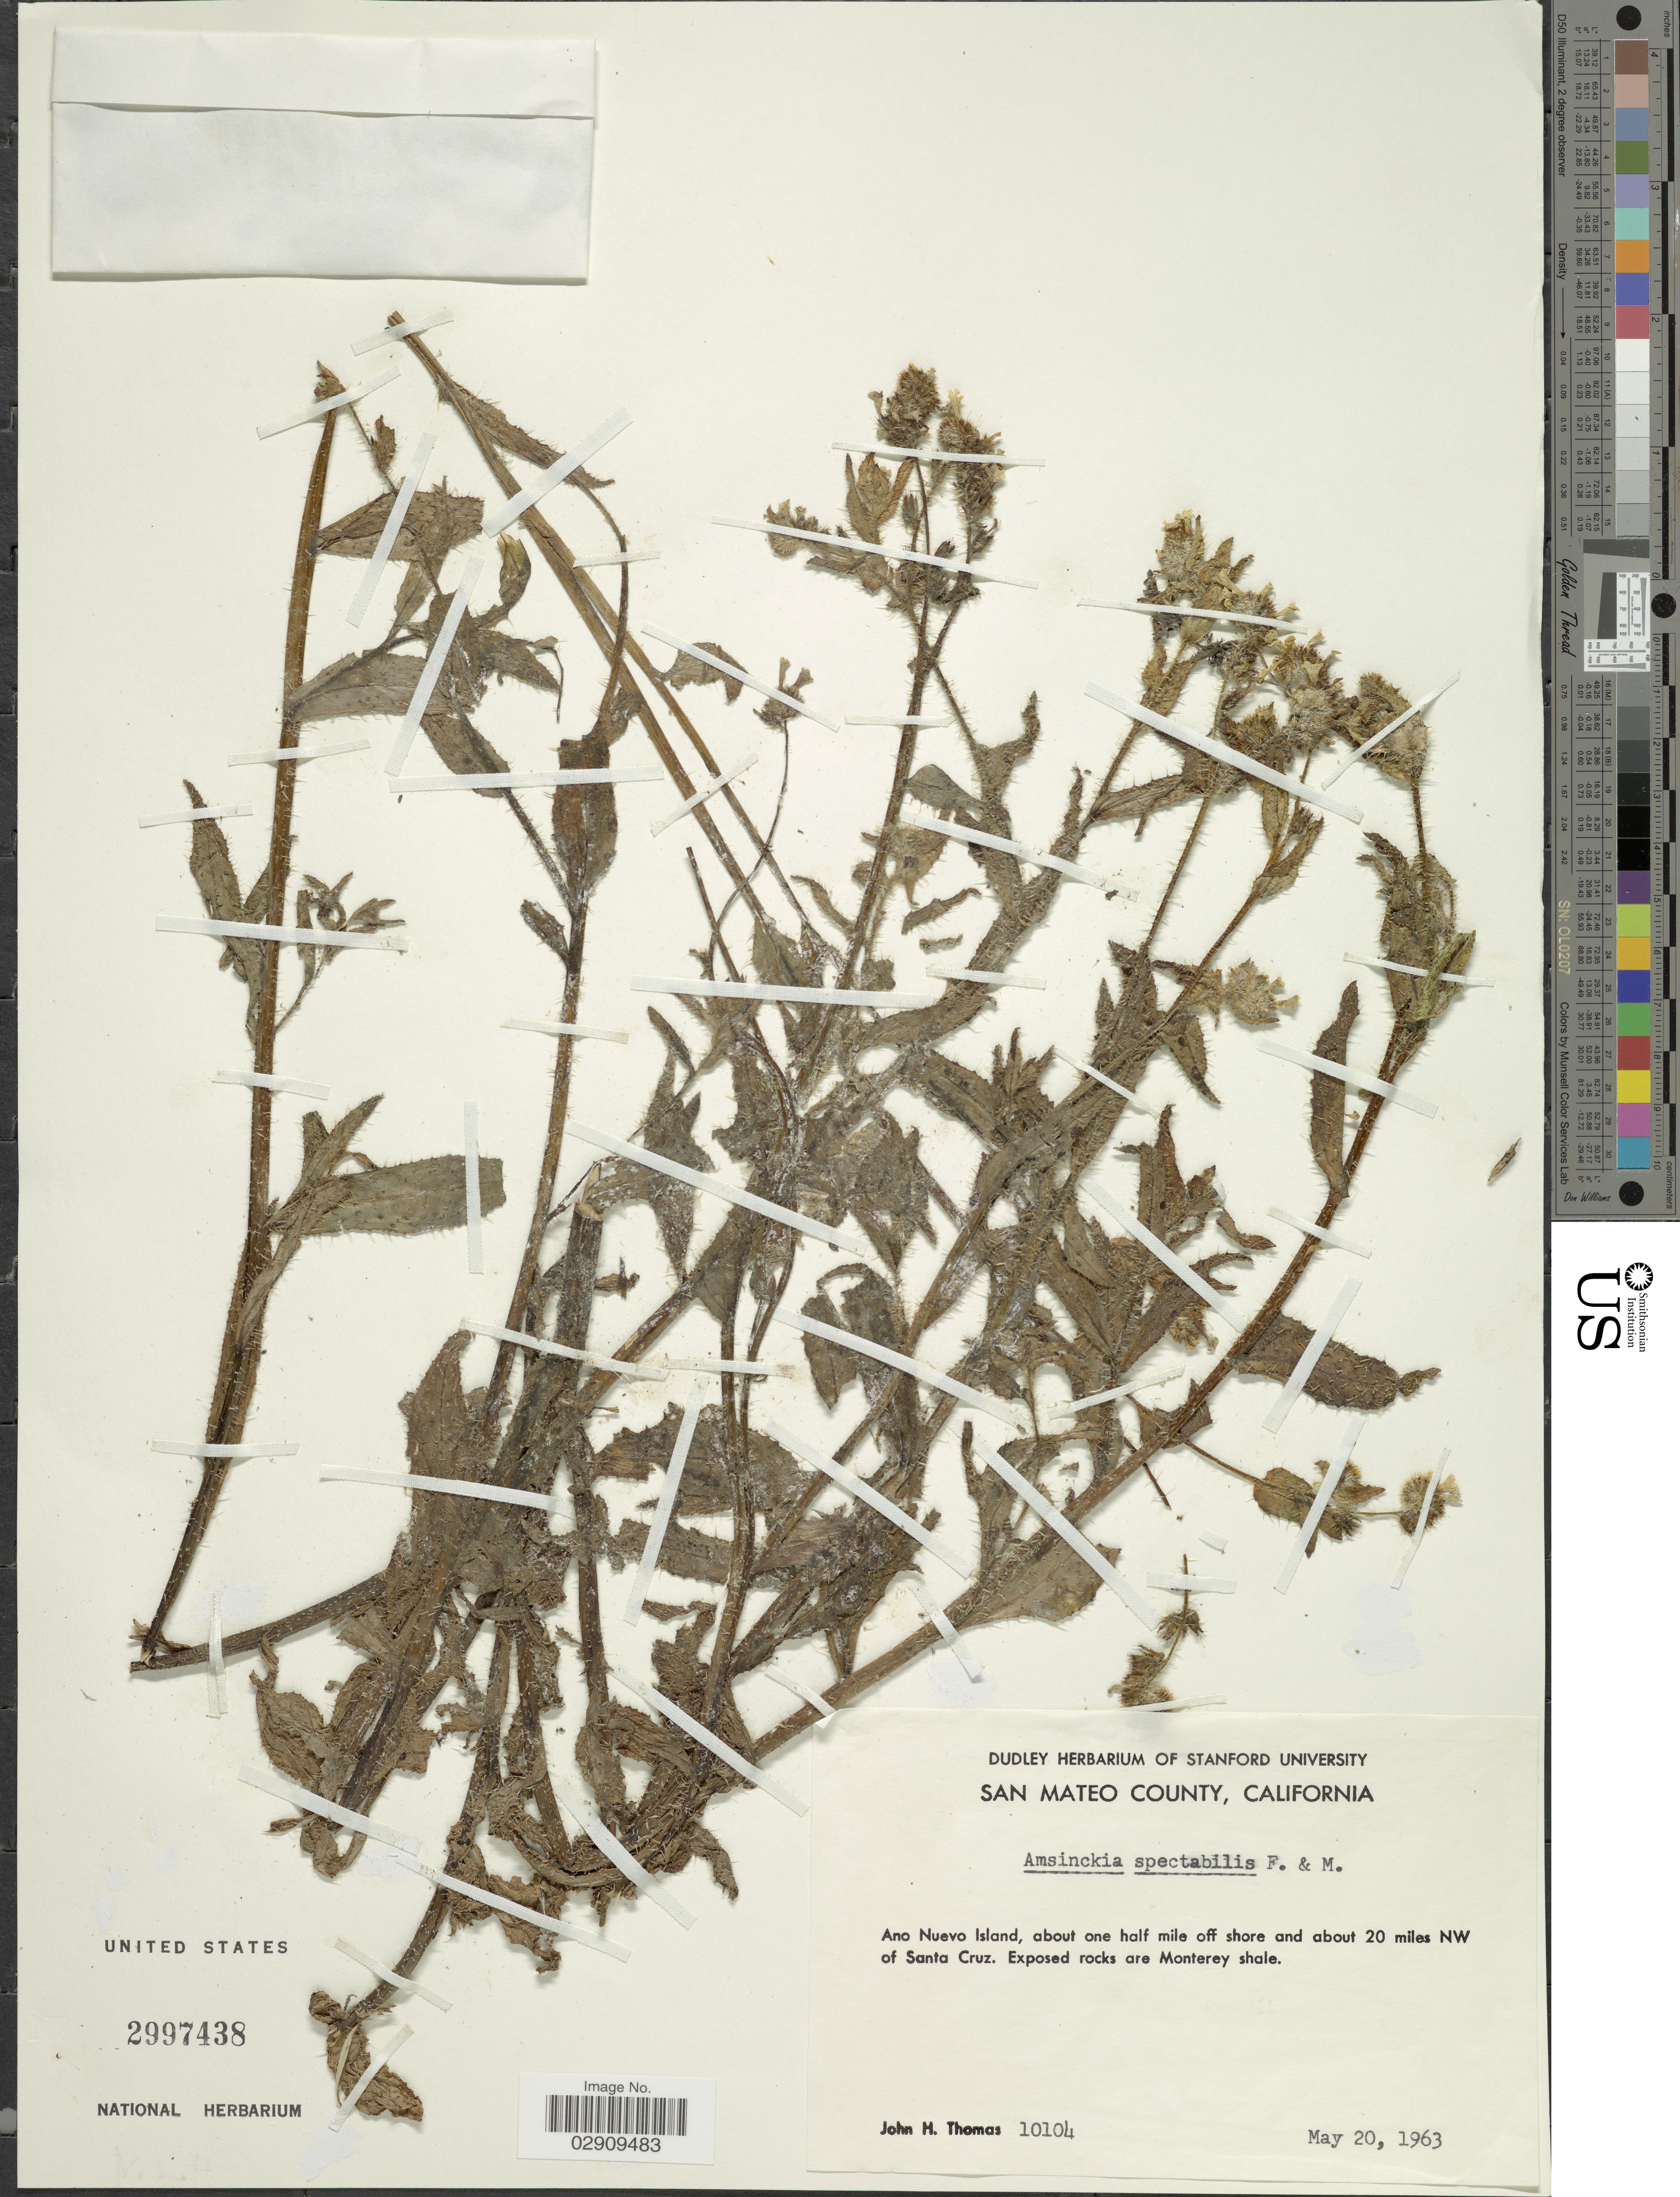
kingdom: Plantae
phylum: Tracheophyta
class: Magnoliopsida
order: Boraginales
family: Boraginaceae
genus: Amsinckia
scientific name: Amsinckia spectabilis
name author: Fisch. & C.A. Mey.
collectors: J. H. Thomas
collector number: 10104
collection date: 1963-05-20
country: United States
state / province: California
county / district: San Mateo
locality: San Mateo County. Ano Nuevo Island, about one half mile off shore and about 20 miles NW of Santa Cruz. Exposed rocks are Monterey shale.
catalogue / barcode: US 2997438